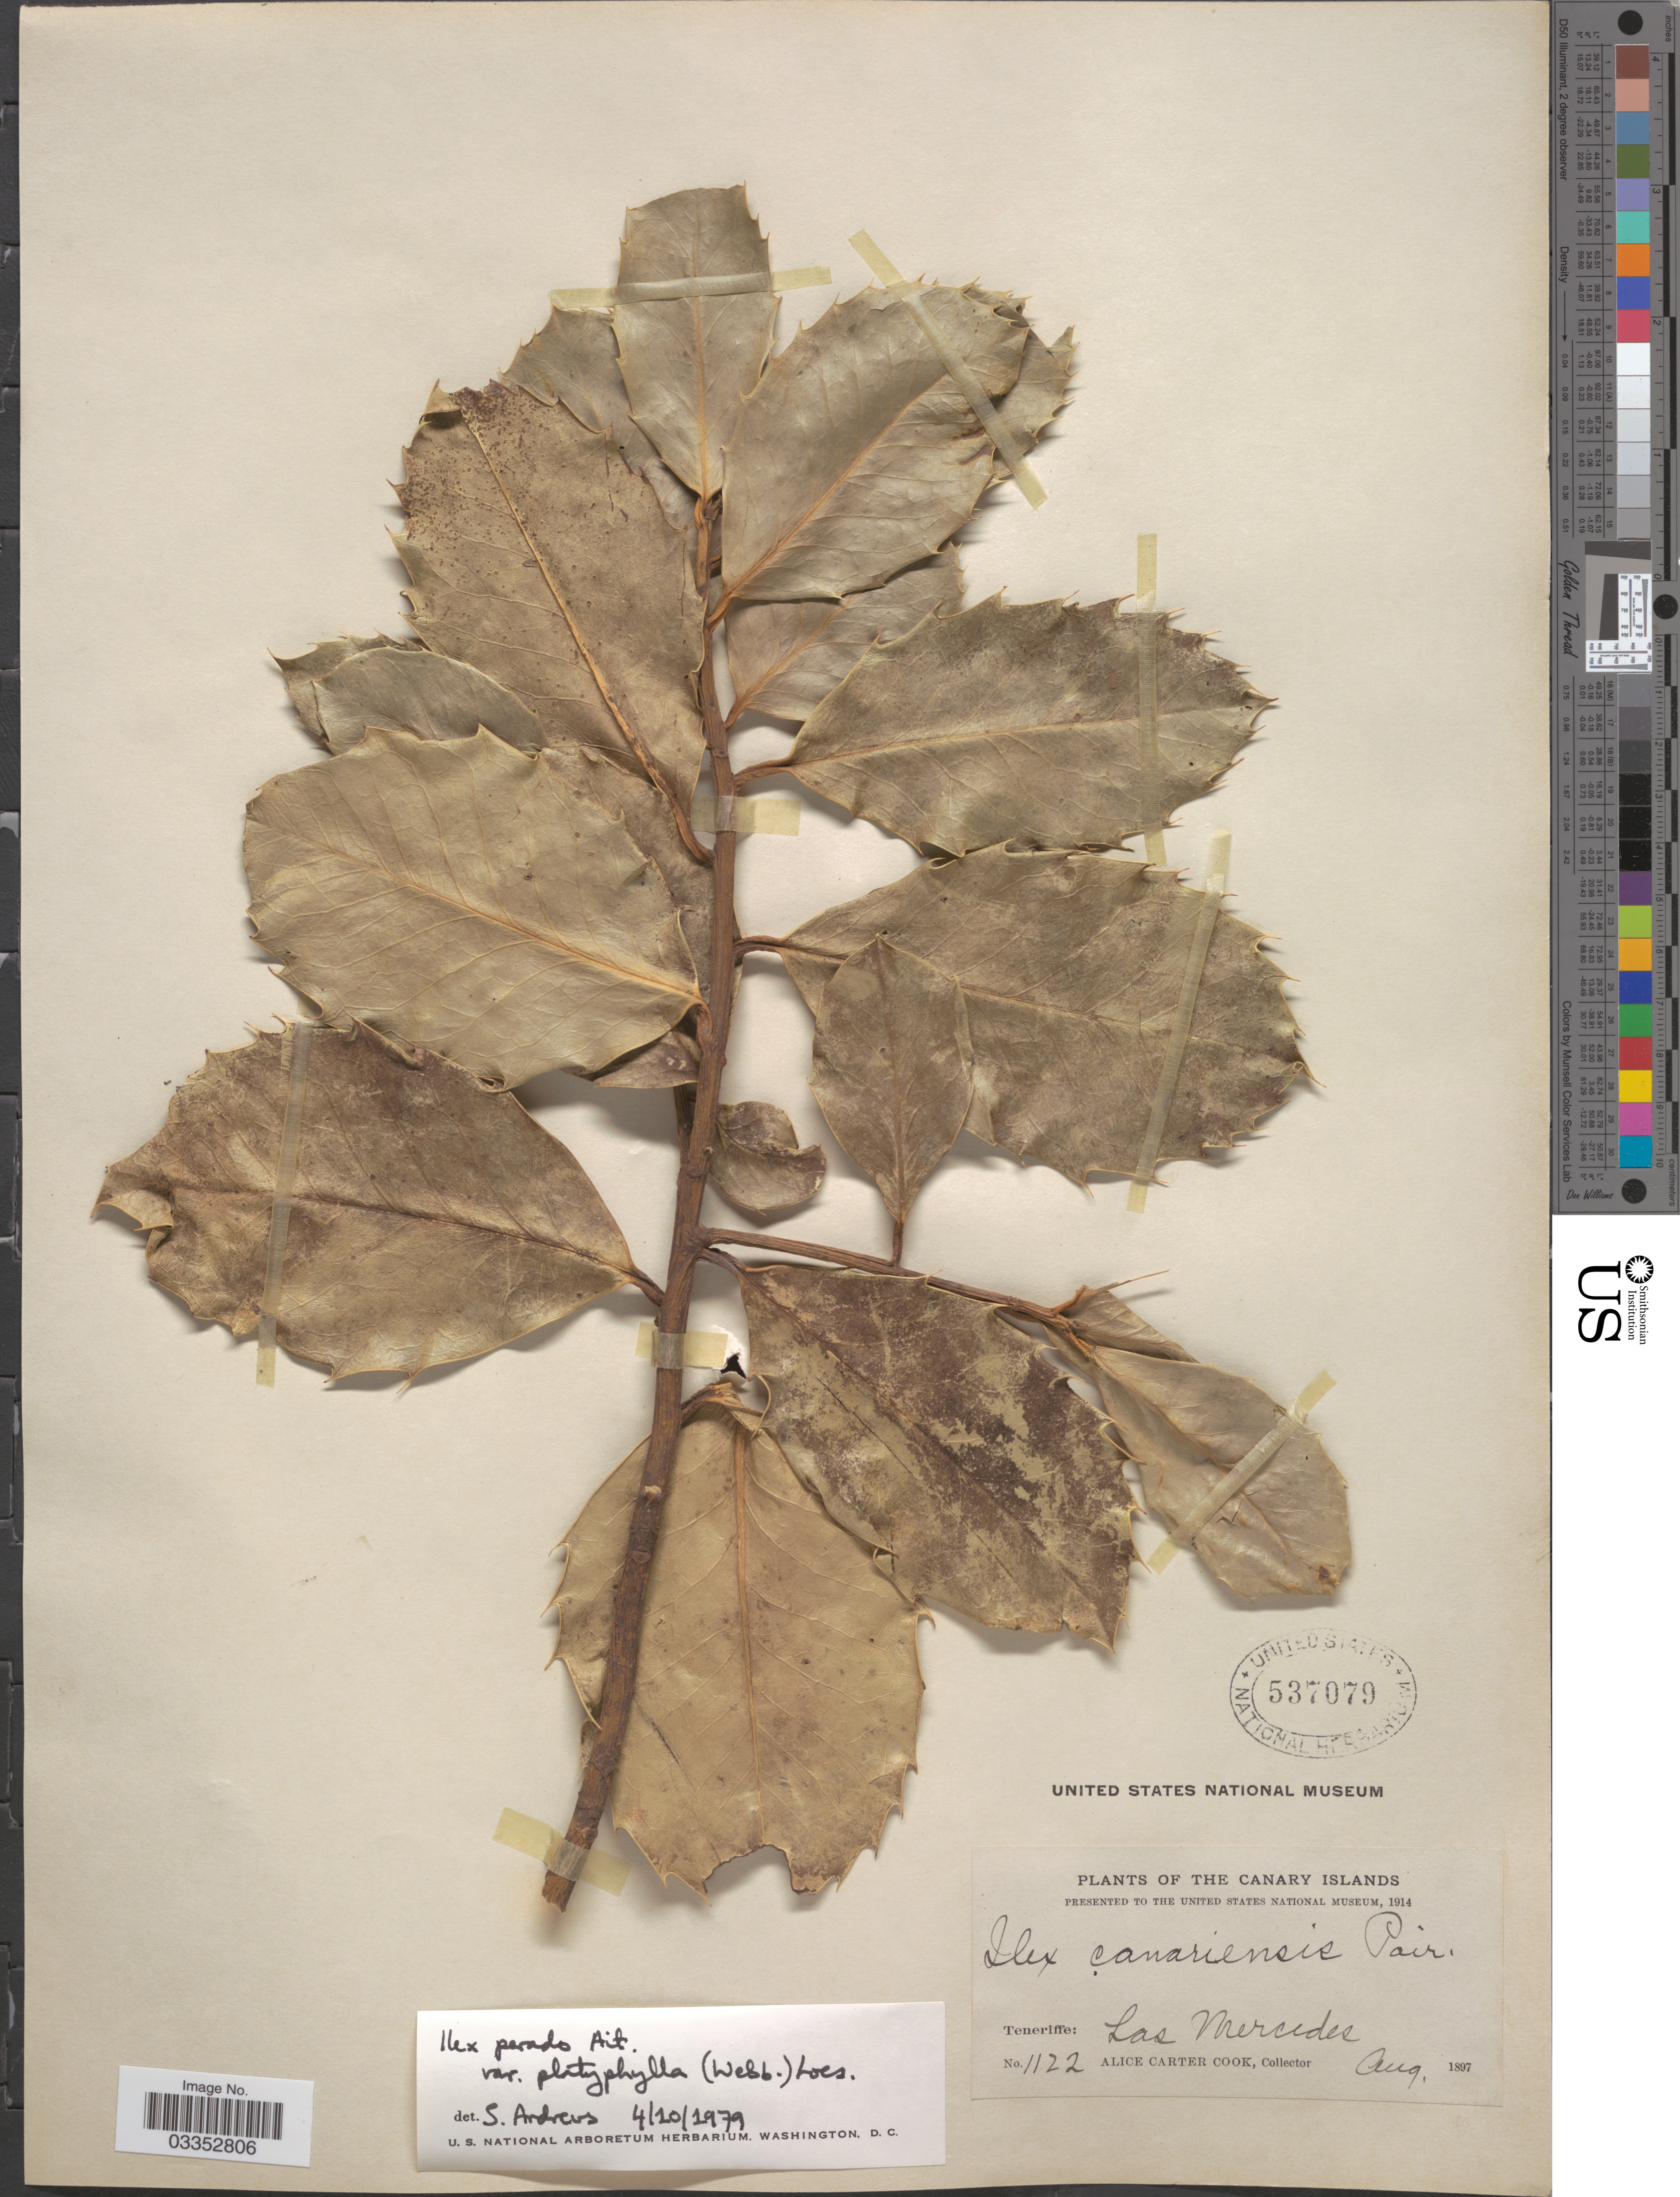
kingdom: Plantae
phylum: Tracheophyta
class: Magnoliopsida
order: Aquifoliales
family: Aquifoliaceae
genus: Ilex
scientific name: Ilex perado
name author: Aiton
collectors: Alice C. Cook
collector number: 1122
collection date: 1897-08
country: Spain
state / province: Canarias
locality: The Canary Islands, Teneriffe: Las Mercedes.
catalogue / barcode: US 537079